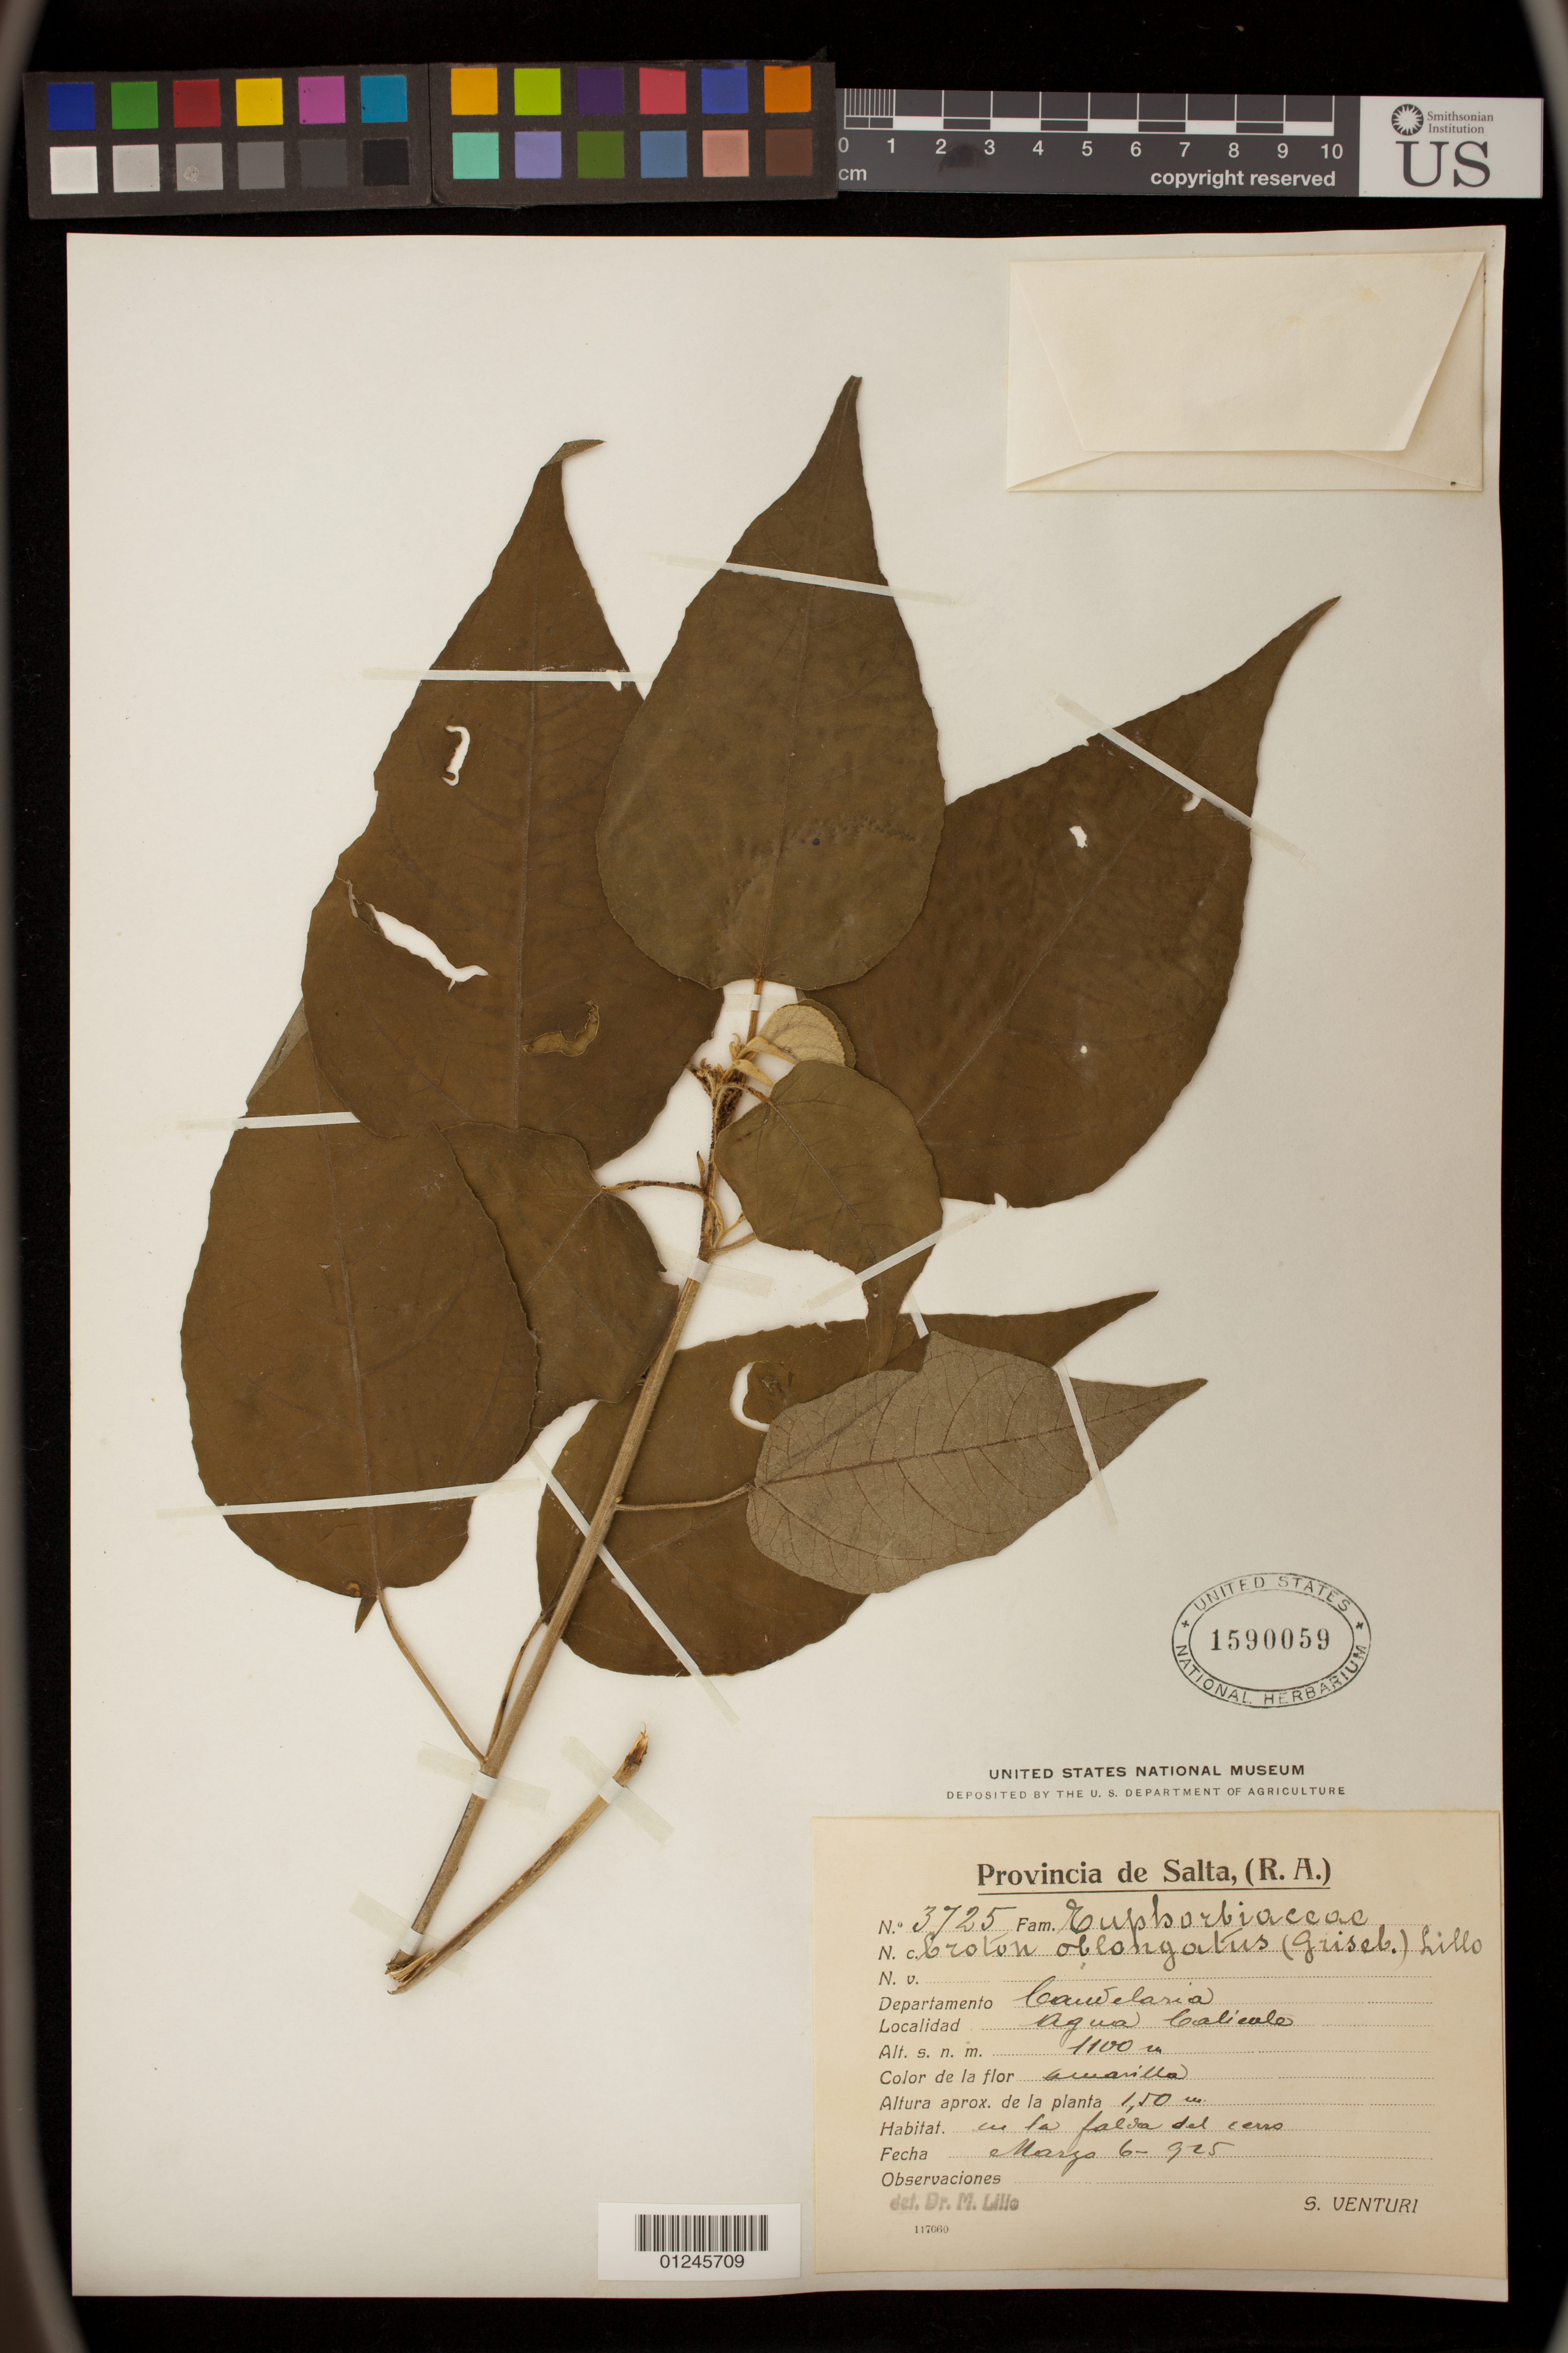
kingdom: Plantae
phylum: Tracheophyta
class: Magnoliopsida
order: Malpighiales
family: Euphorbiaceae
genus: Croton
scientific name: Croton oblongus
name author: Burm. f.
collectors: S. Venturi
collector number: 3725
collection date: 1925-03-06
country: Argentina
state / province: Salta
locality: Candelaria.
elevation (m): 1100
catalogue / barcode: US 1590059